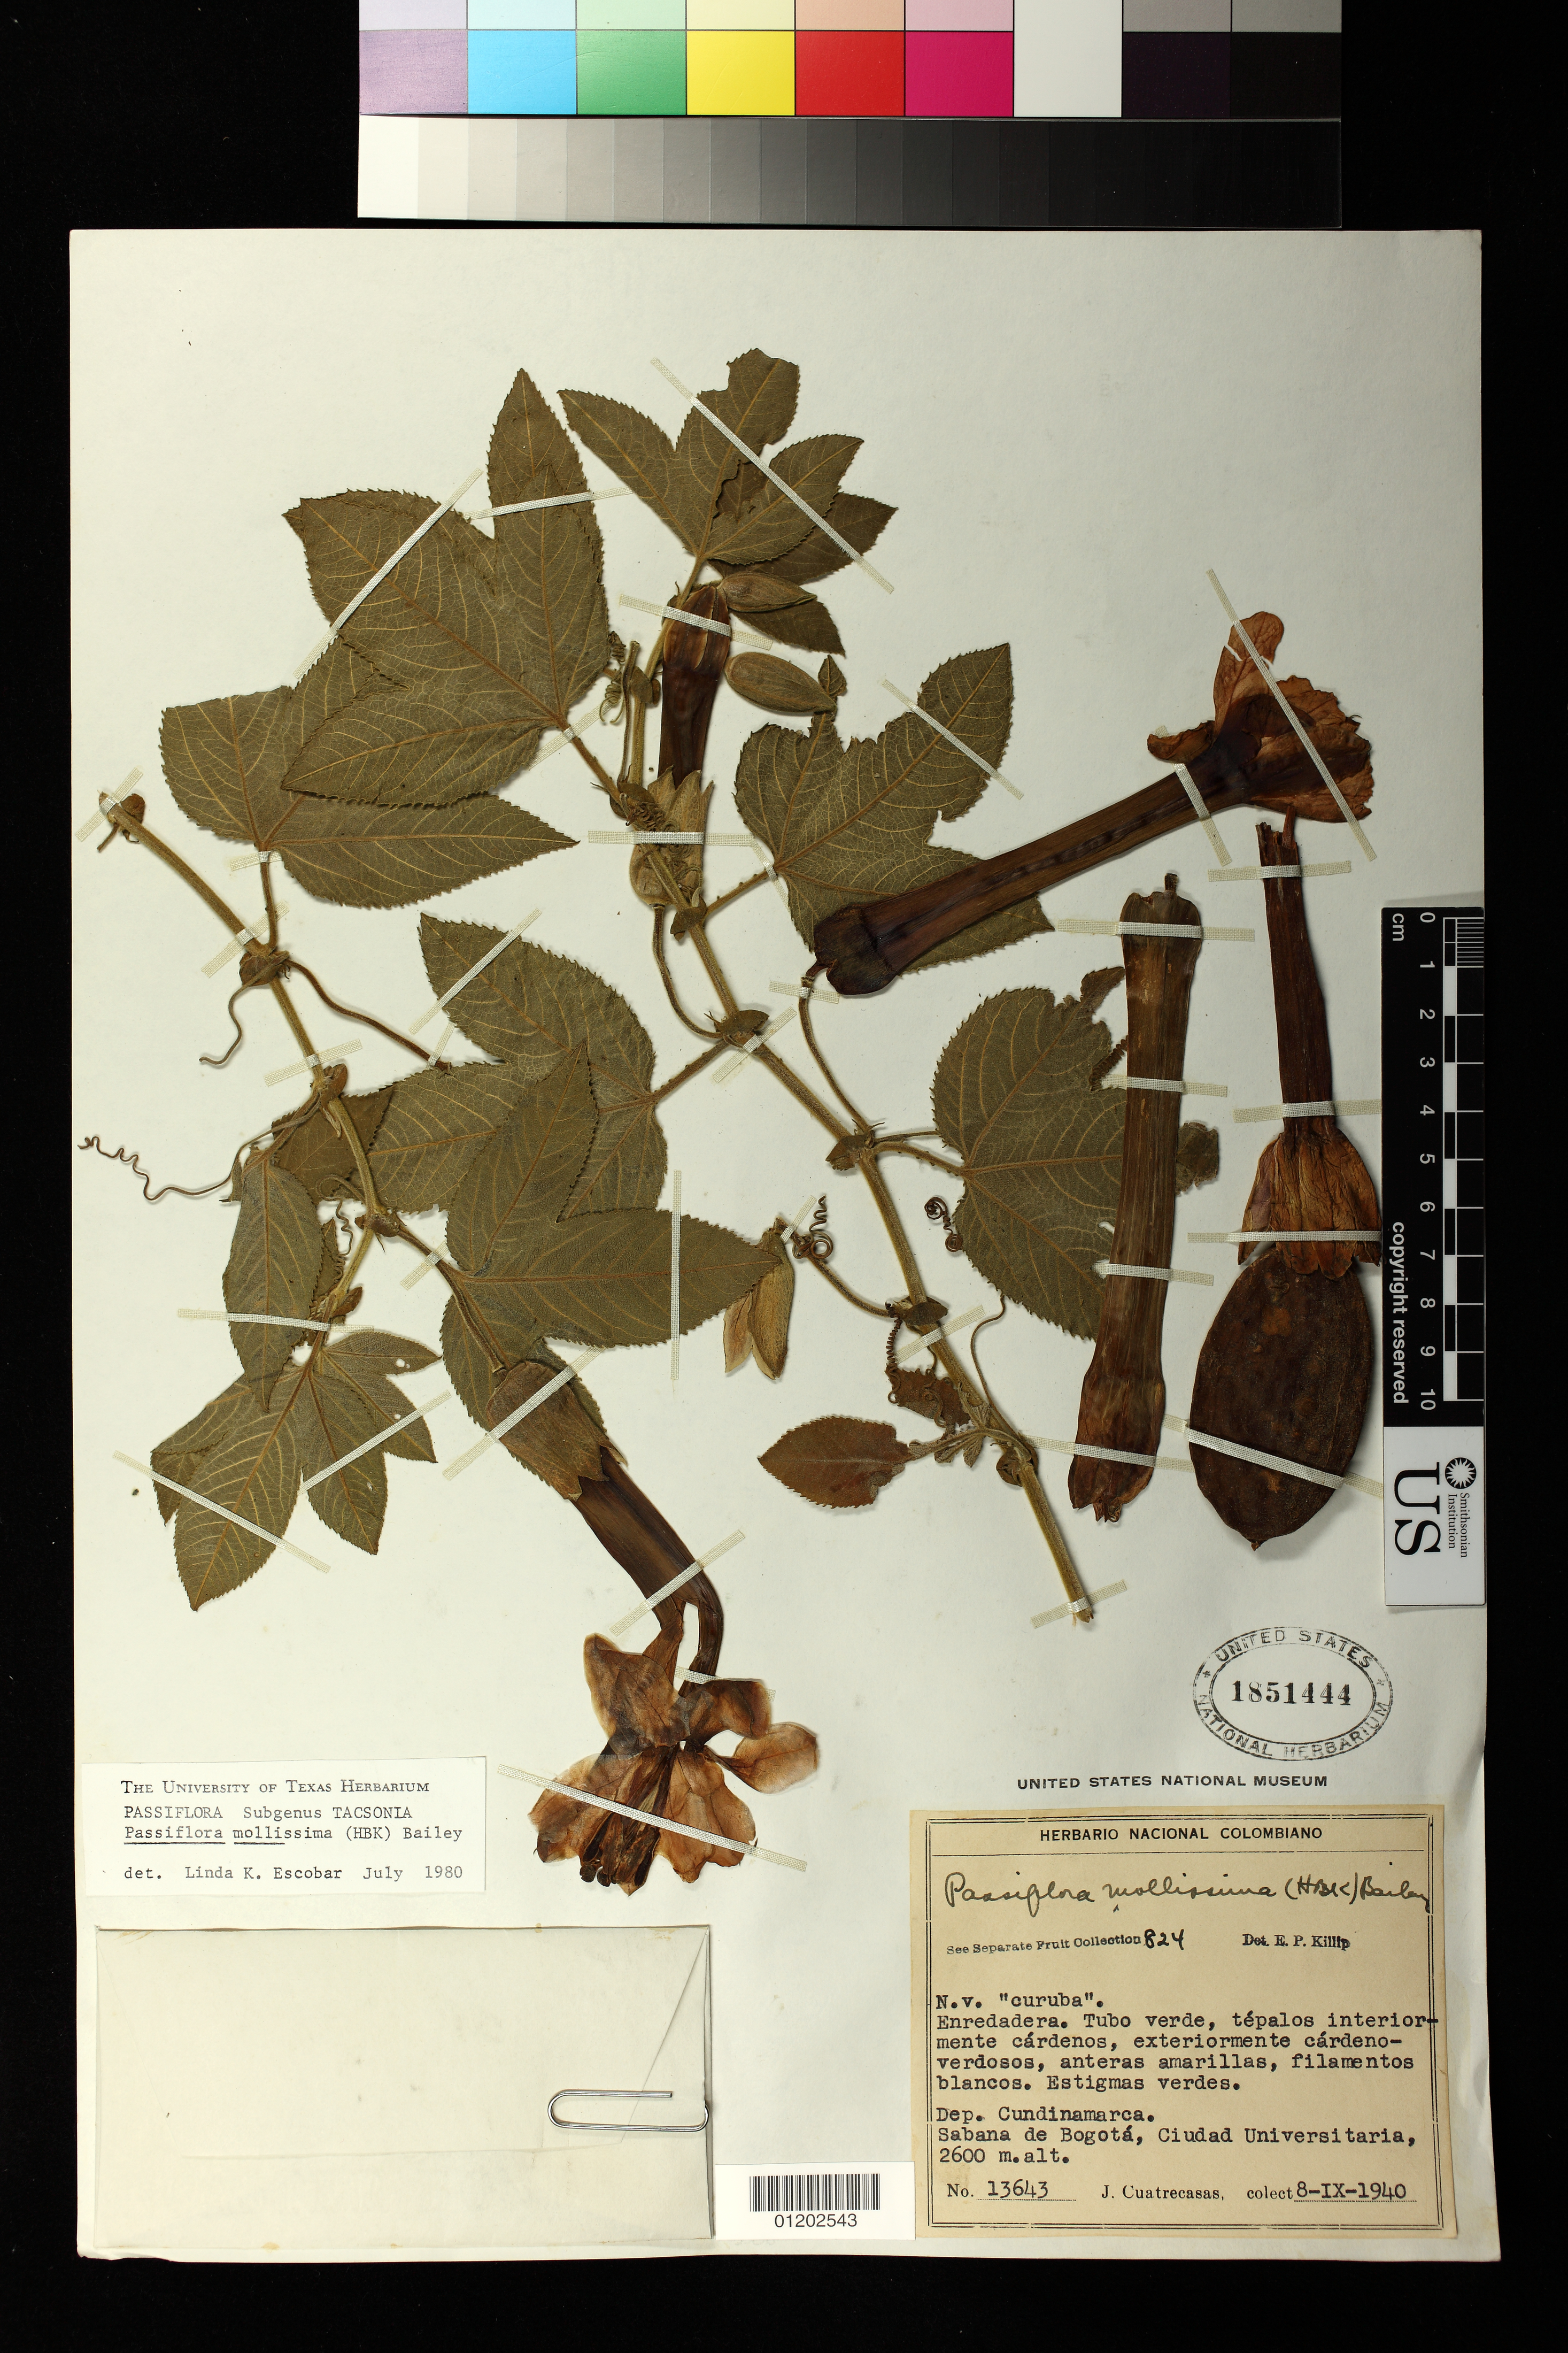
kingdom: Plantae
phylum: Tracheophyta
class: Magnoliopsida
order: Malpighiales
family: Passifloraceae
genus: Passiflora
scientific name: Passiflora mollissima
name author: (Kunth) L.H. Bailey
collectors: J. Cuatrecasas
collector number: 13643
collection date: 1940-09-08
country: Colombia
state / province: Cundinamarca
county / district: Sabana de Bogota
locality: Cuidad Universitaria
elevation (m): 2600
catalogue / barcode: US 1851444